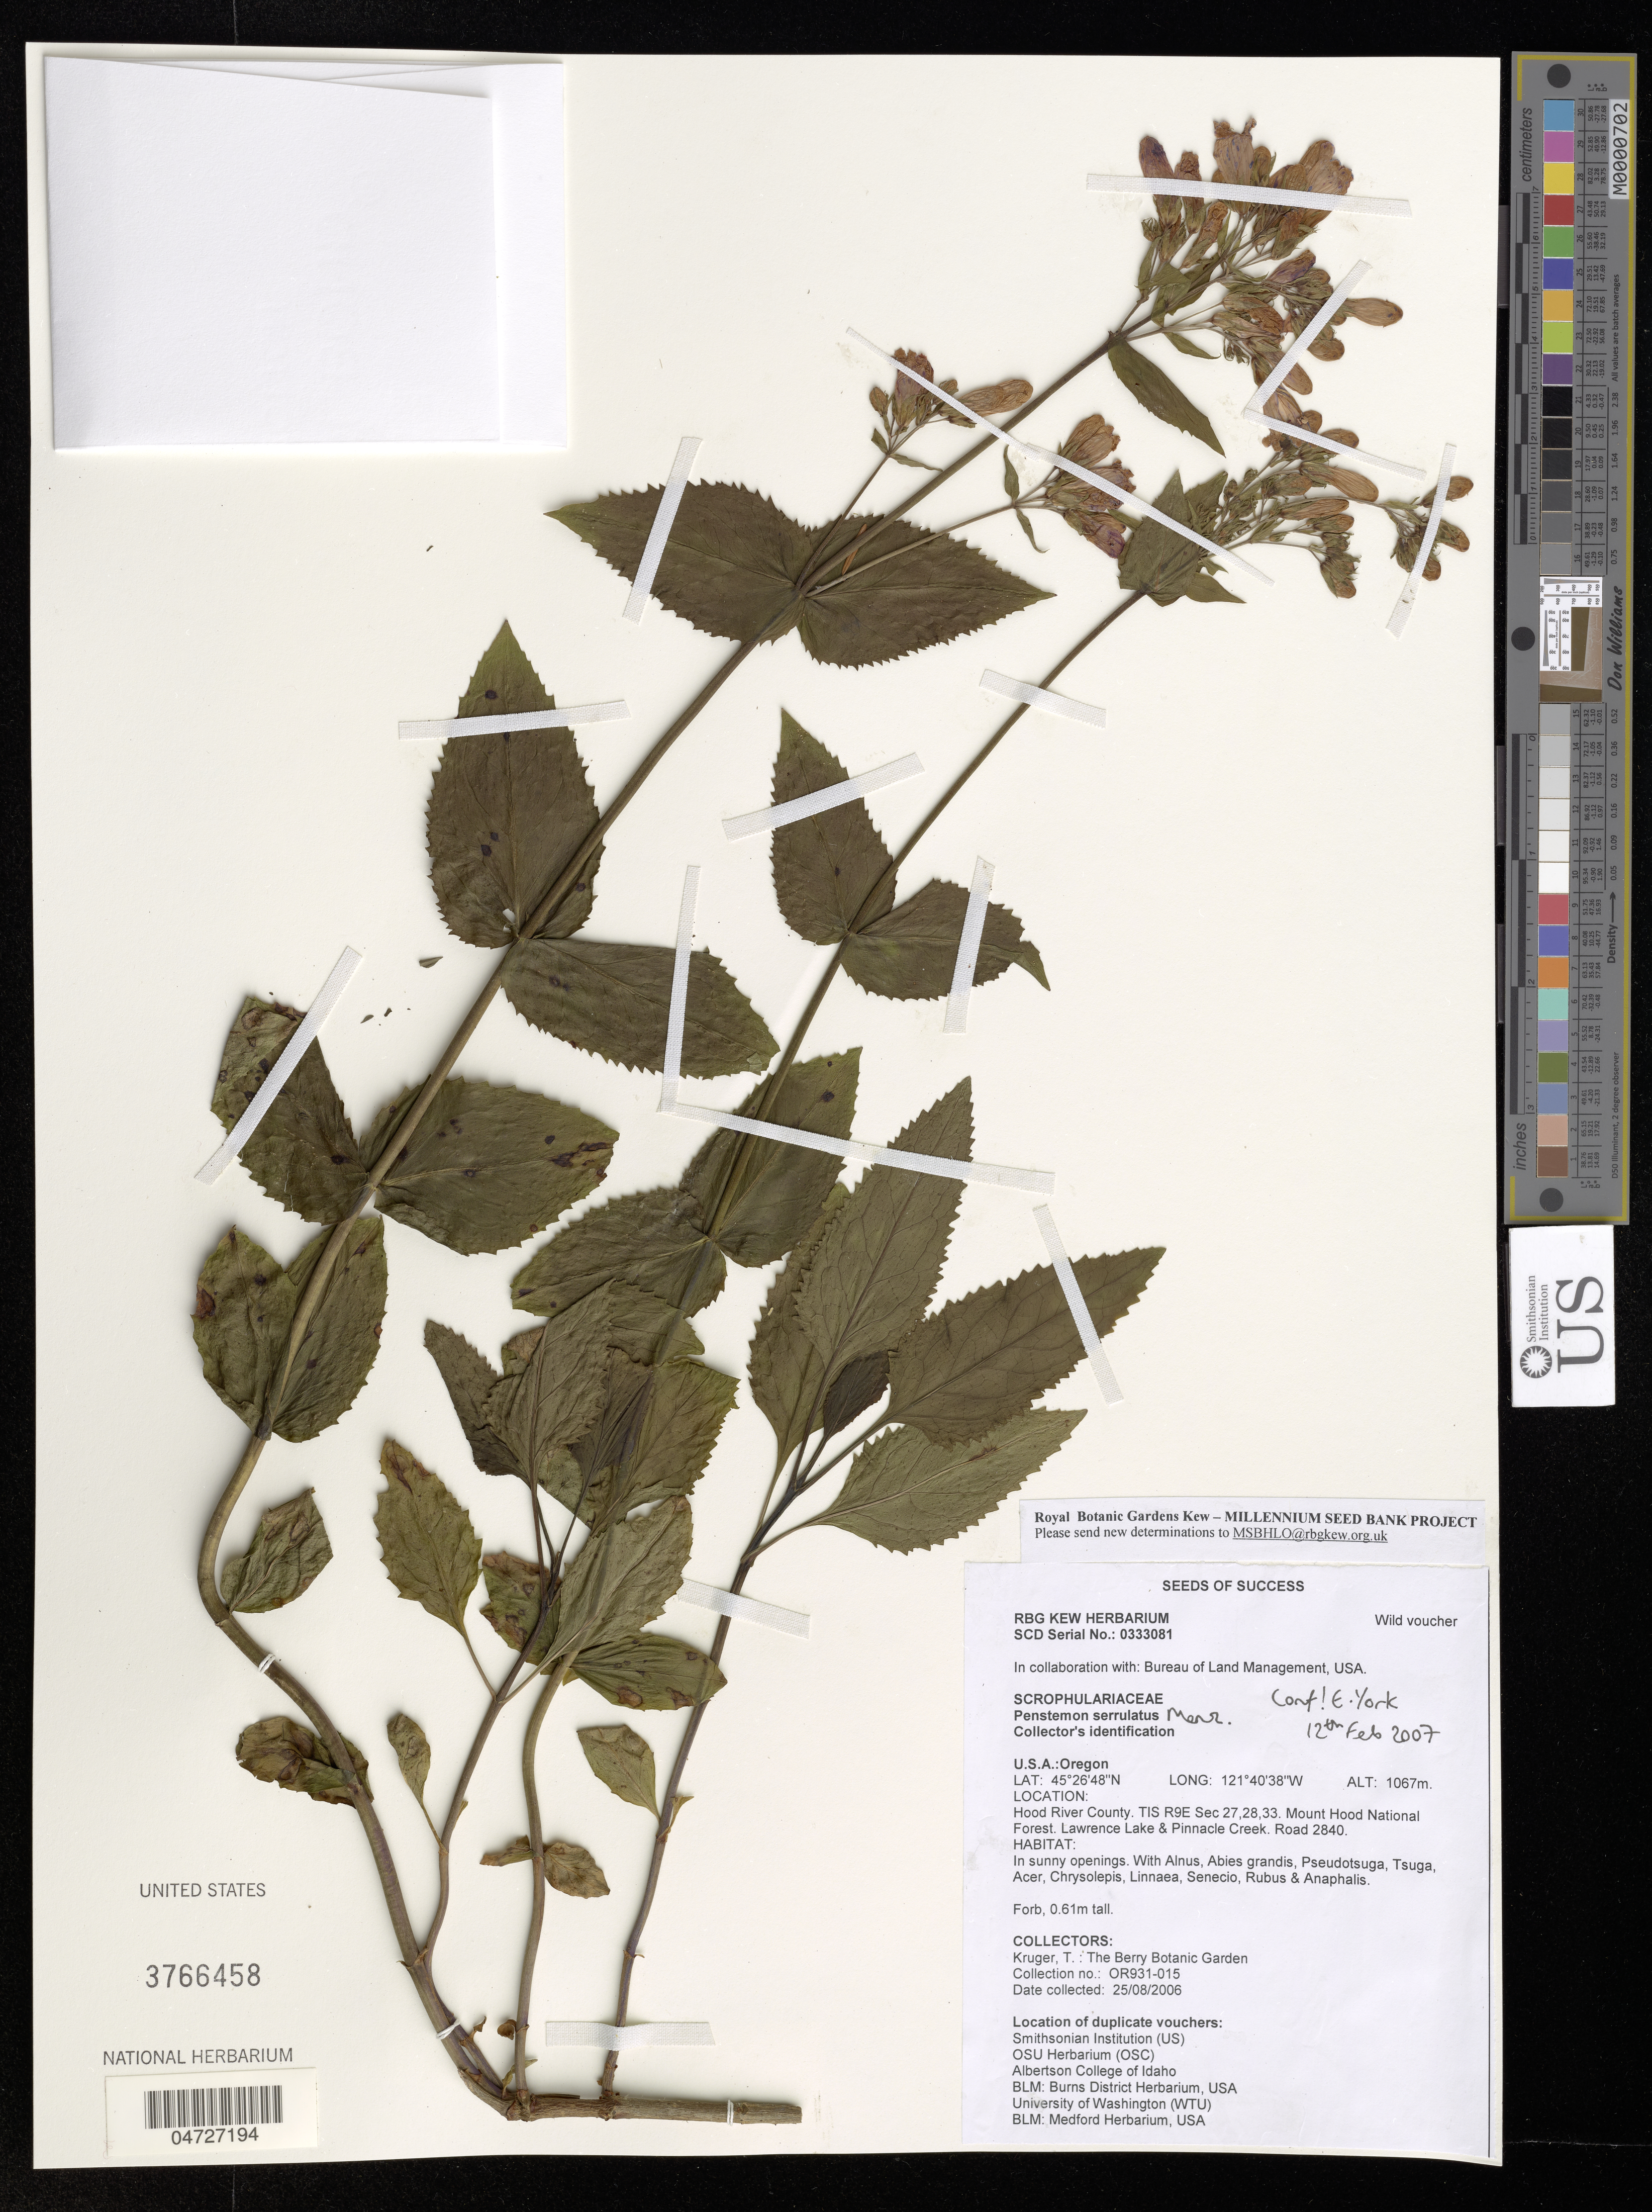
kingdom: Plantae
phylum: Tracheophyta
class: Magnoliopsida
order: Lamiales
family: Plantaginaceae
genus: Penstemon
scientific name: Penstemon serrulatus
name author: Menzies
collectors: A. M. Kruger R.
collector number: OR931-015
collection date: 2006-08-25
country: United States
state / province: Oregon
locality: Hood River County. TIS R9E Sec 27,28,33. Mount Hood National Forest. Lawrence Lake & Pinnacle Creek. Road 2840.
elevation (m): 1067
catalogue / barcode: US 3766458